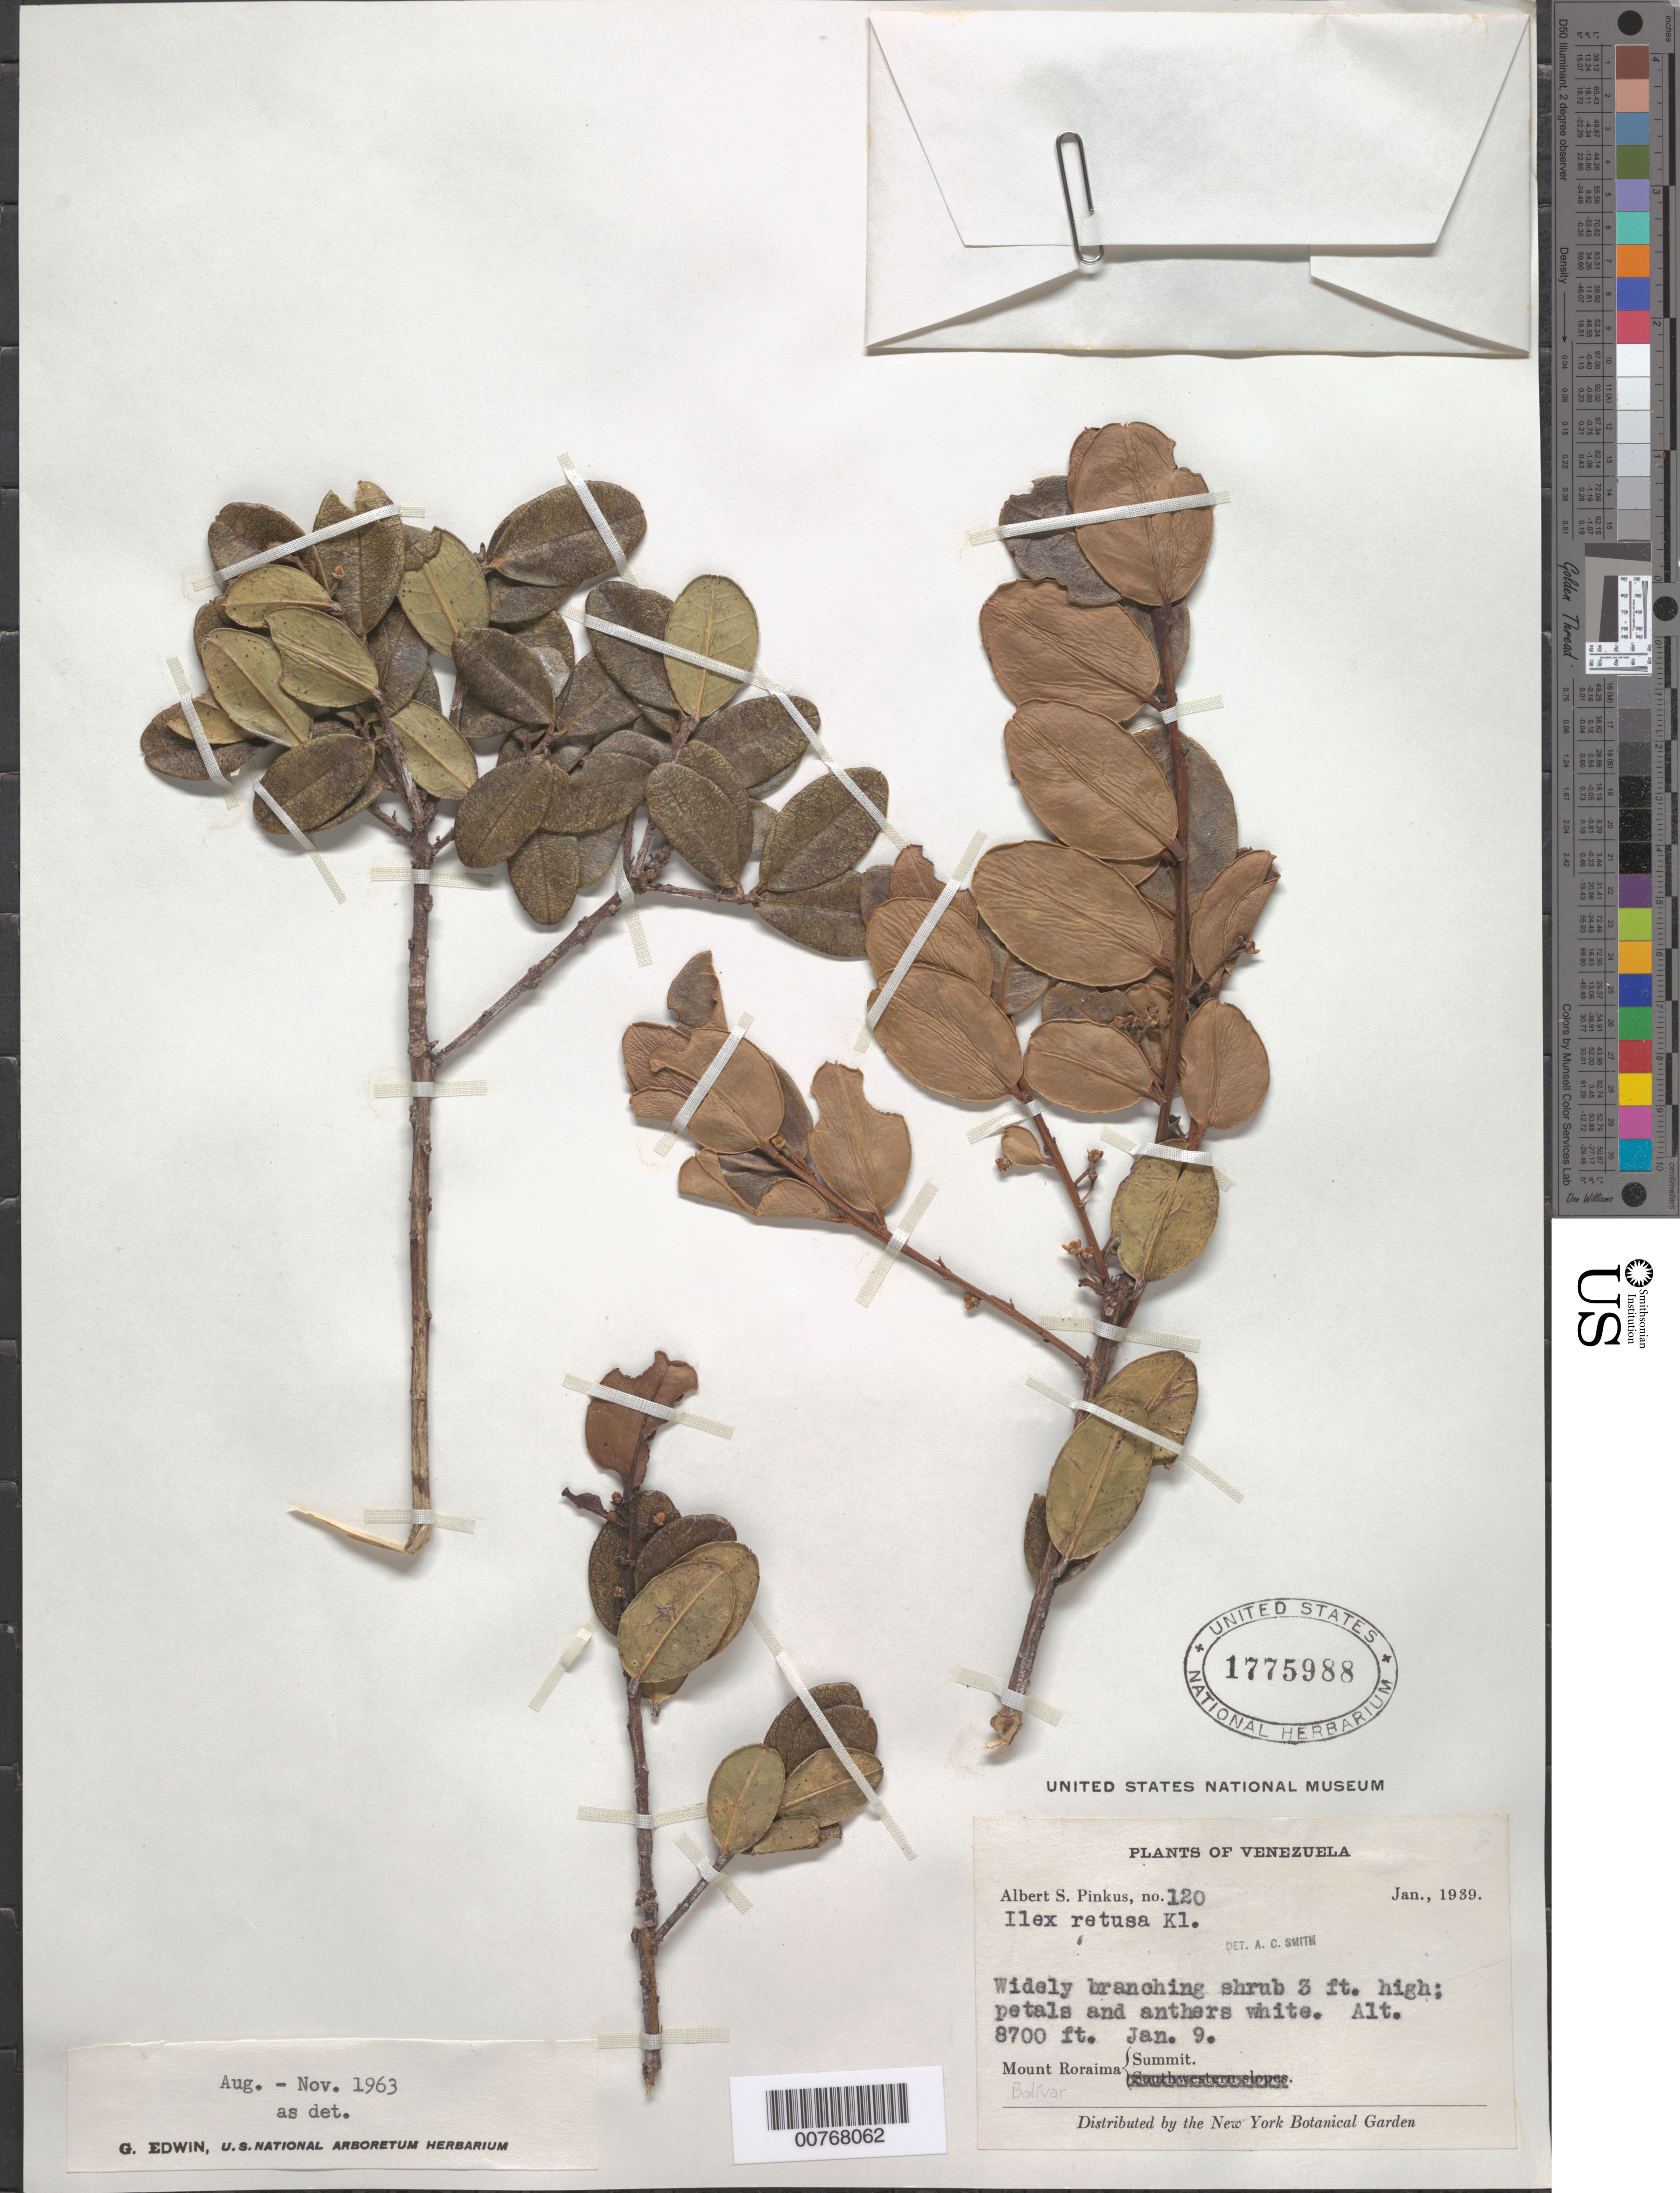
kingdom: Plantae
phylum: Tracheophyta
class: Magnoliopsida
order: Aquifoliales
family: Aquifoliaceae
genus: Ilex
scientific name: Ilex retusa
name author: Klotzsch ex Reissek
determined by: Smith, A. C.; Edwin, G.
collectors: A. Pinkus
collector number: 120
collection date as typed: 9-Jan-39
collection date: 1939-01-09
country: Venezuela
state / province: Bolívar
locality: Mt. Roraima, summit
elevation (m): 2652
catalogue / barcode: US 1775988